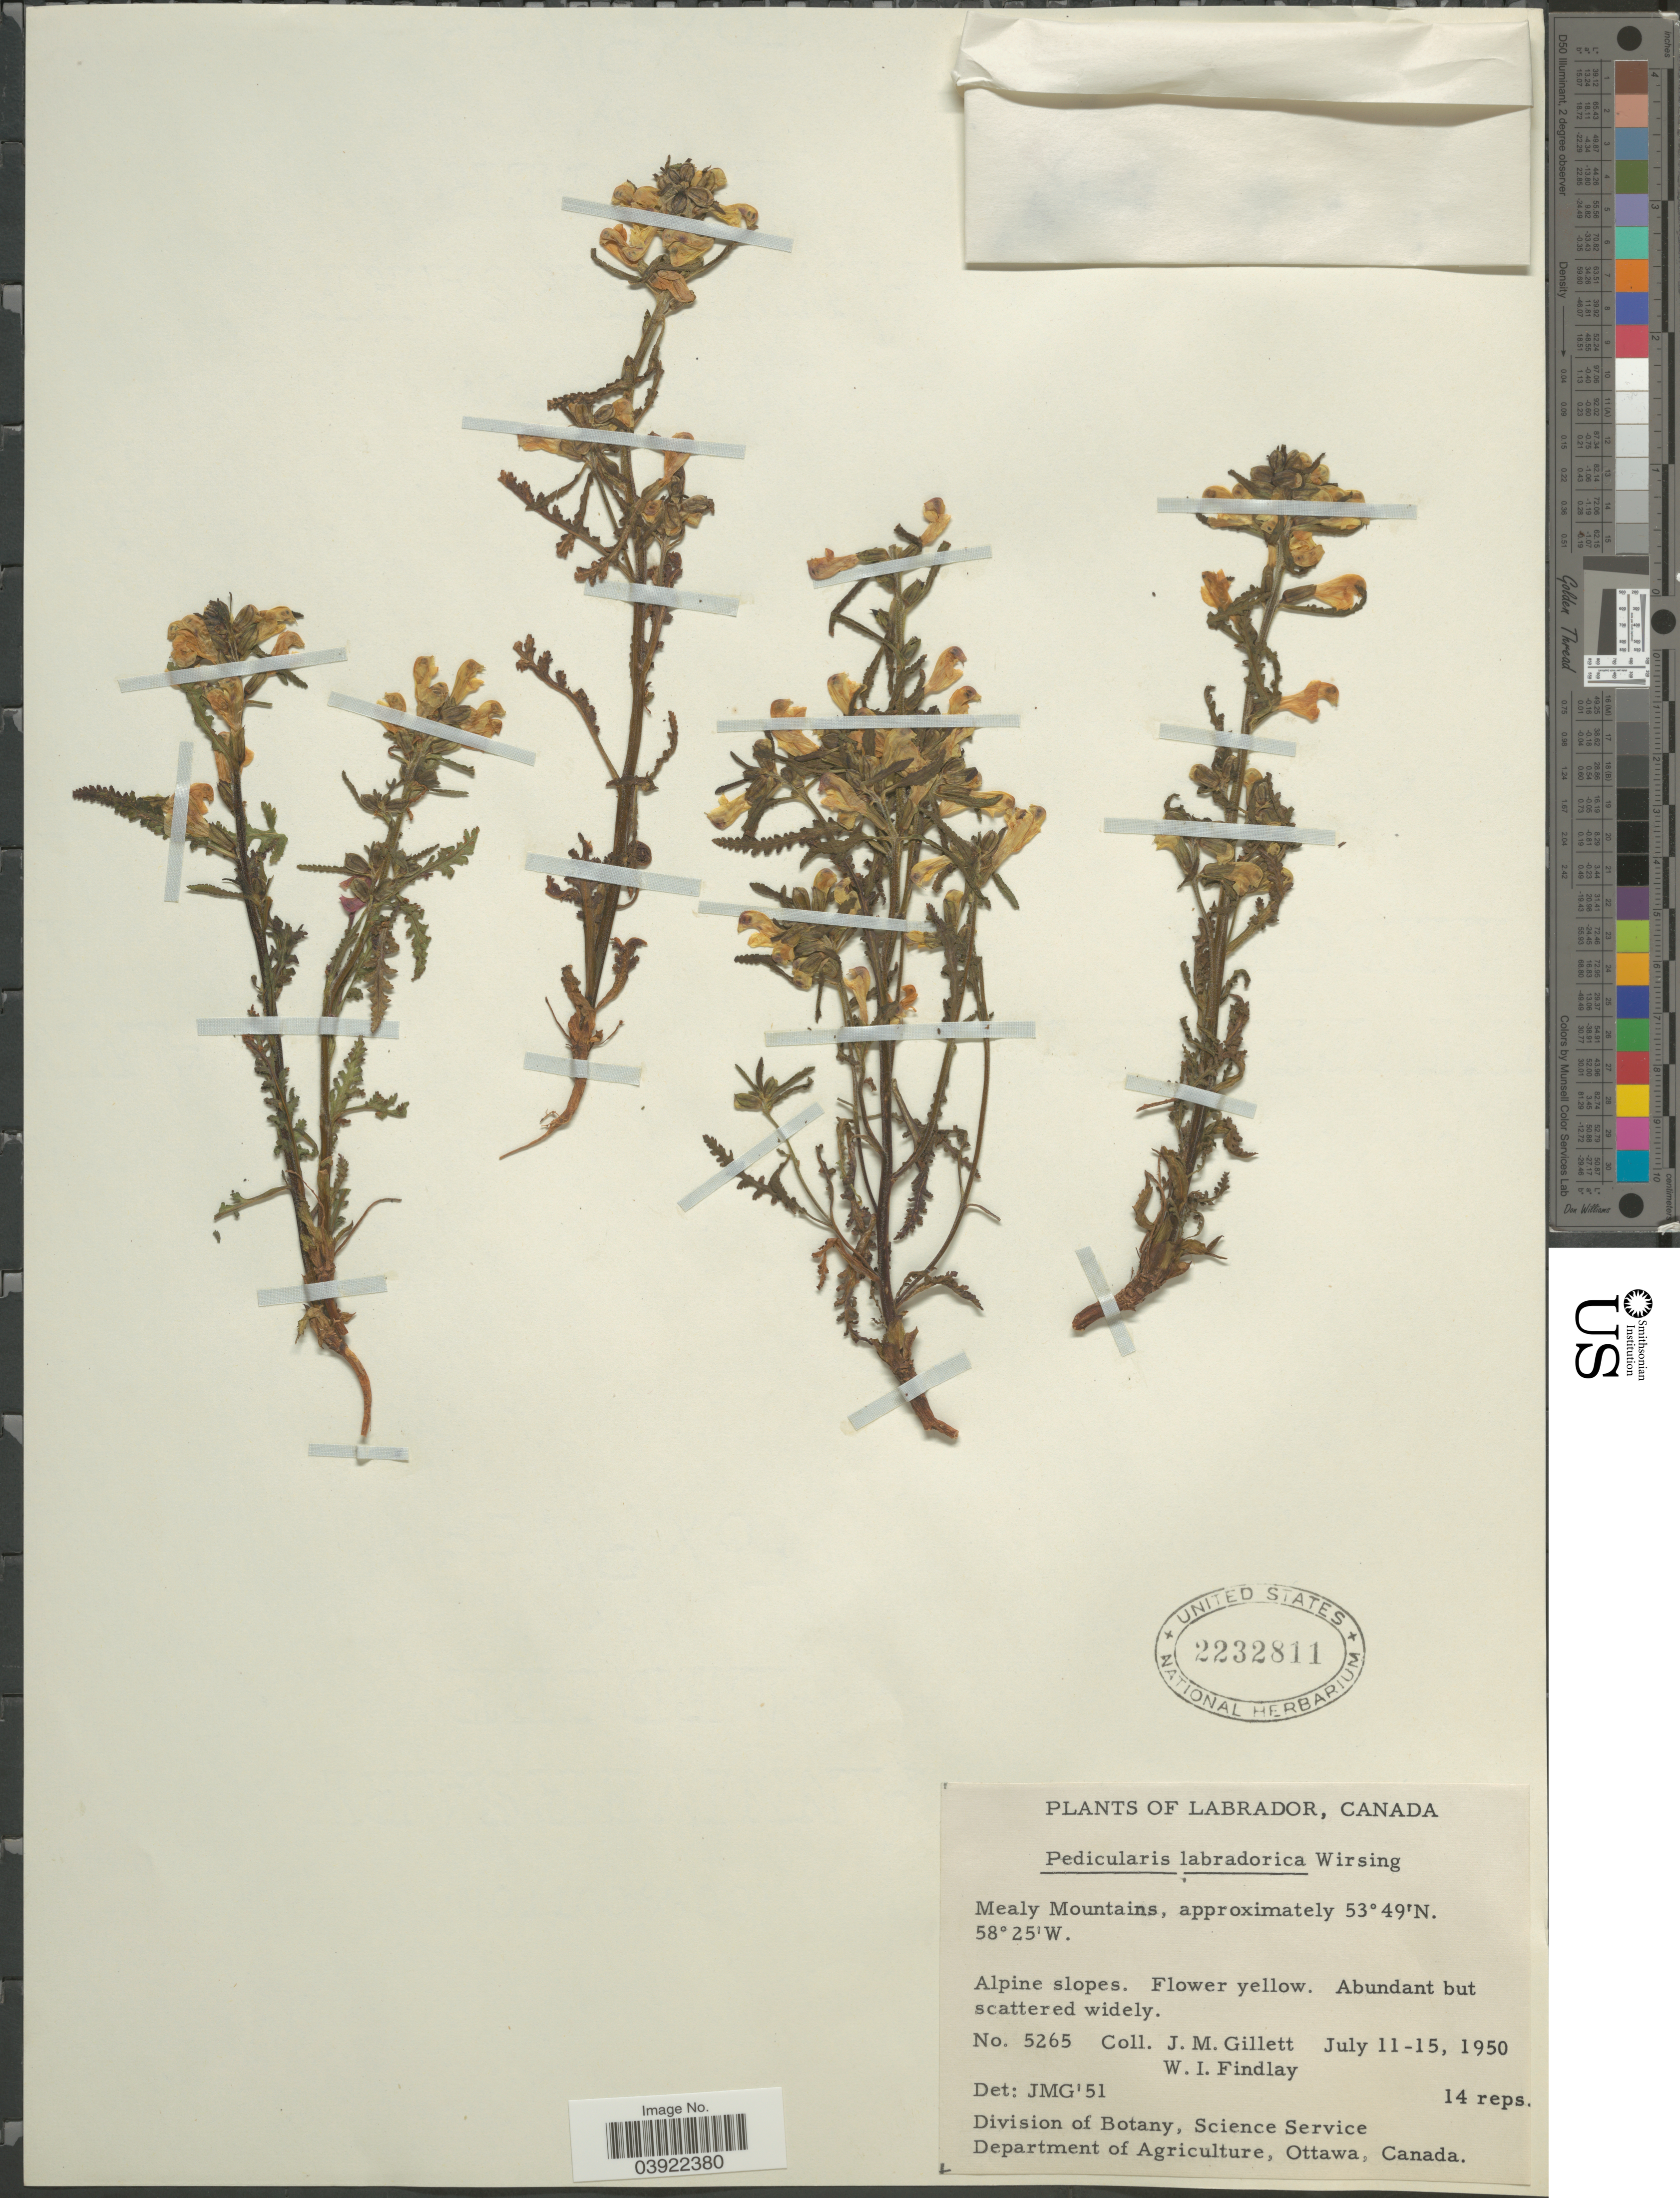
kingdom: Plantae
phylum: Tracheophyta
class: Magnoliopsida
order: Lamiales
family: Orobanchaceae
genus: Pedicularis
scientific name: Pedicularis labradorica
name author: Wirsing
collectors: J. M. Gillett & W. Findlay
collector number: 5265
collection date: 1950-07-11/1950-07-15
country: Canada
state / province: Newfoundland and Labrador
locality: Labrador. Mealy Mountains.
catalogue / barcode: US 2232811